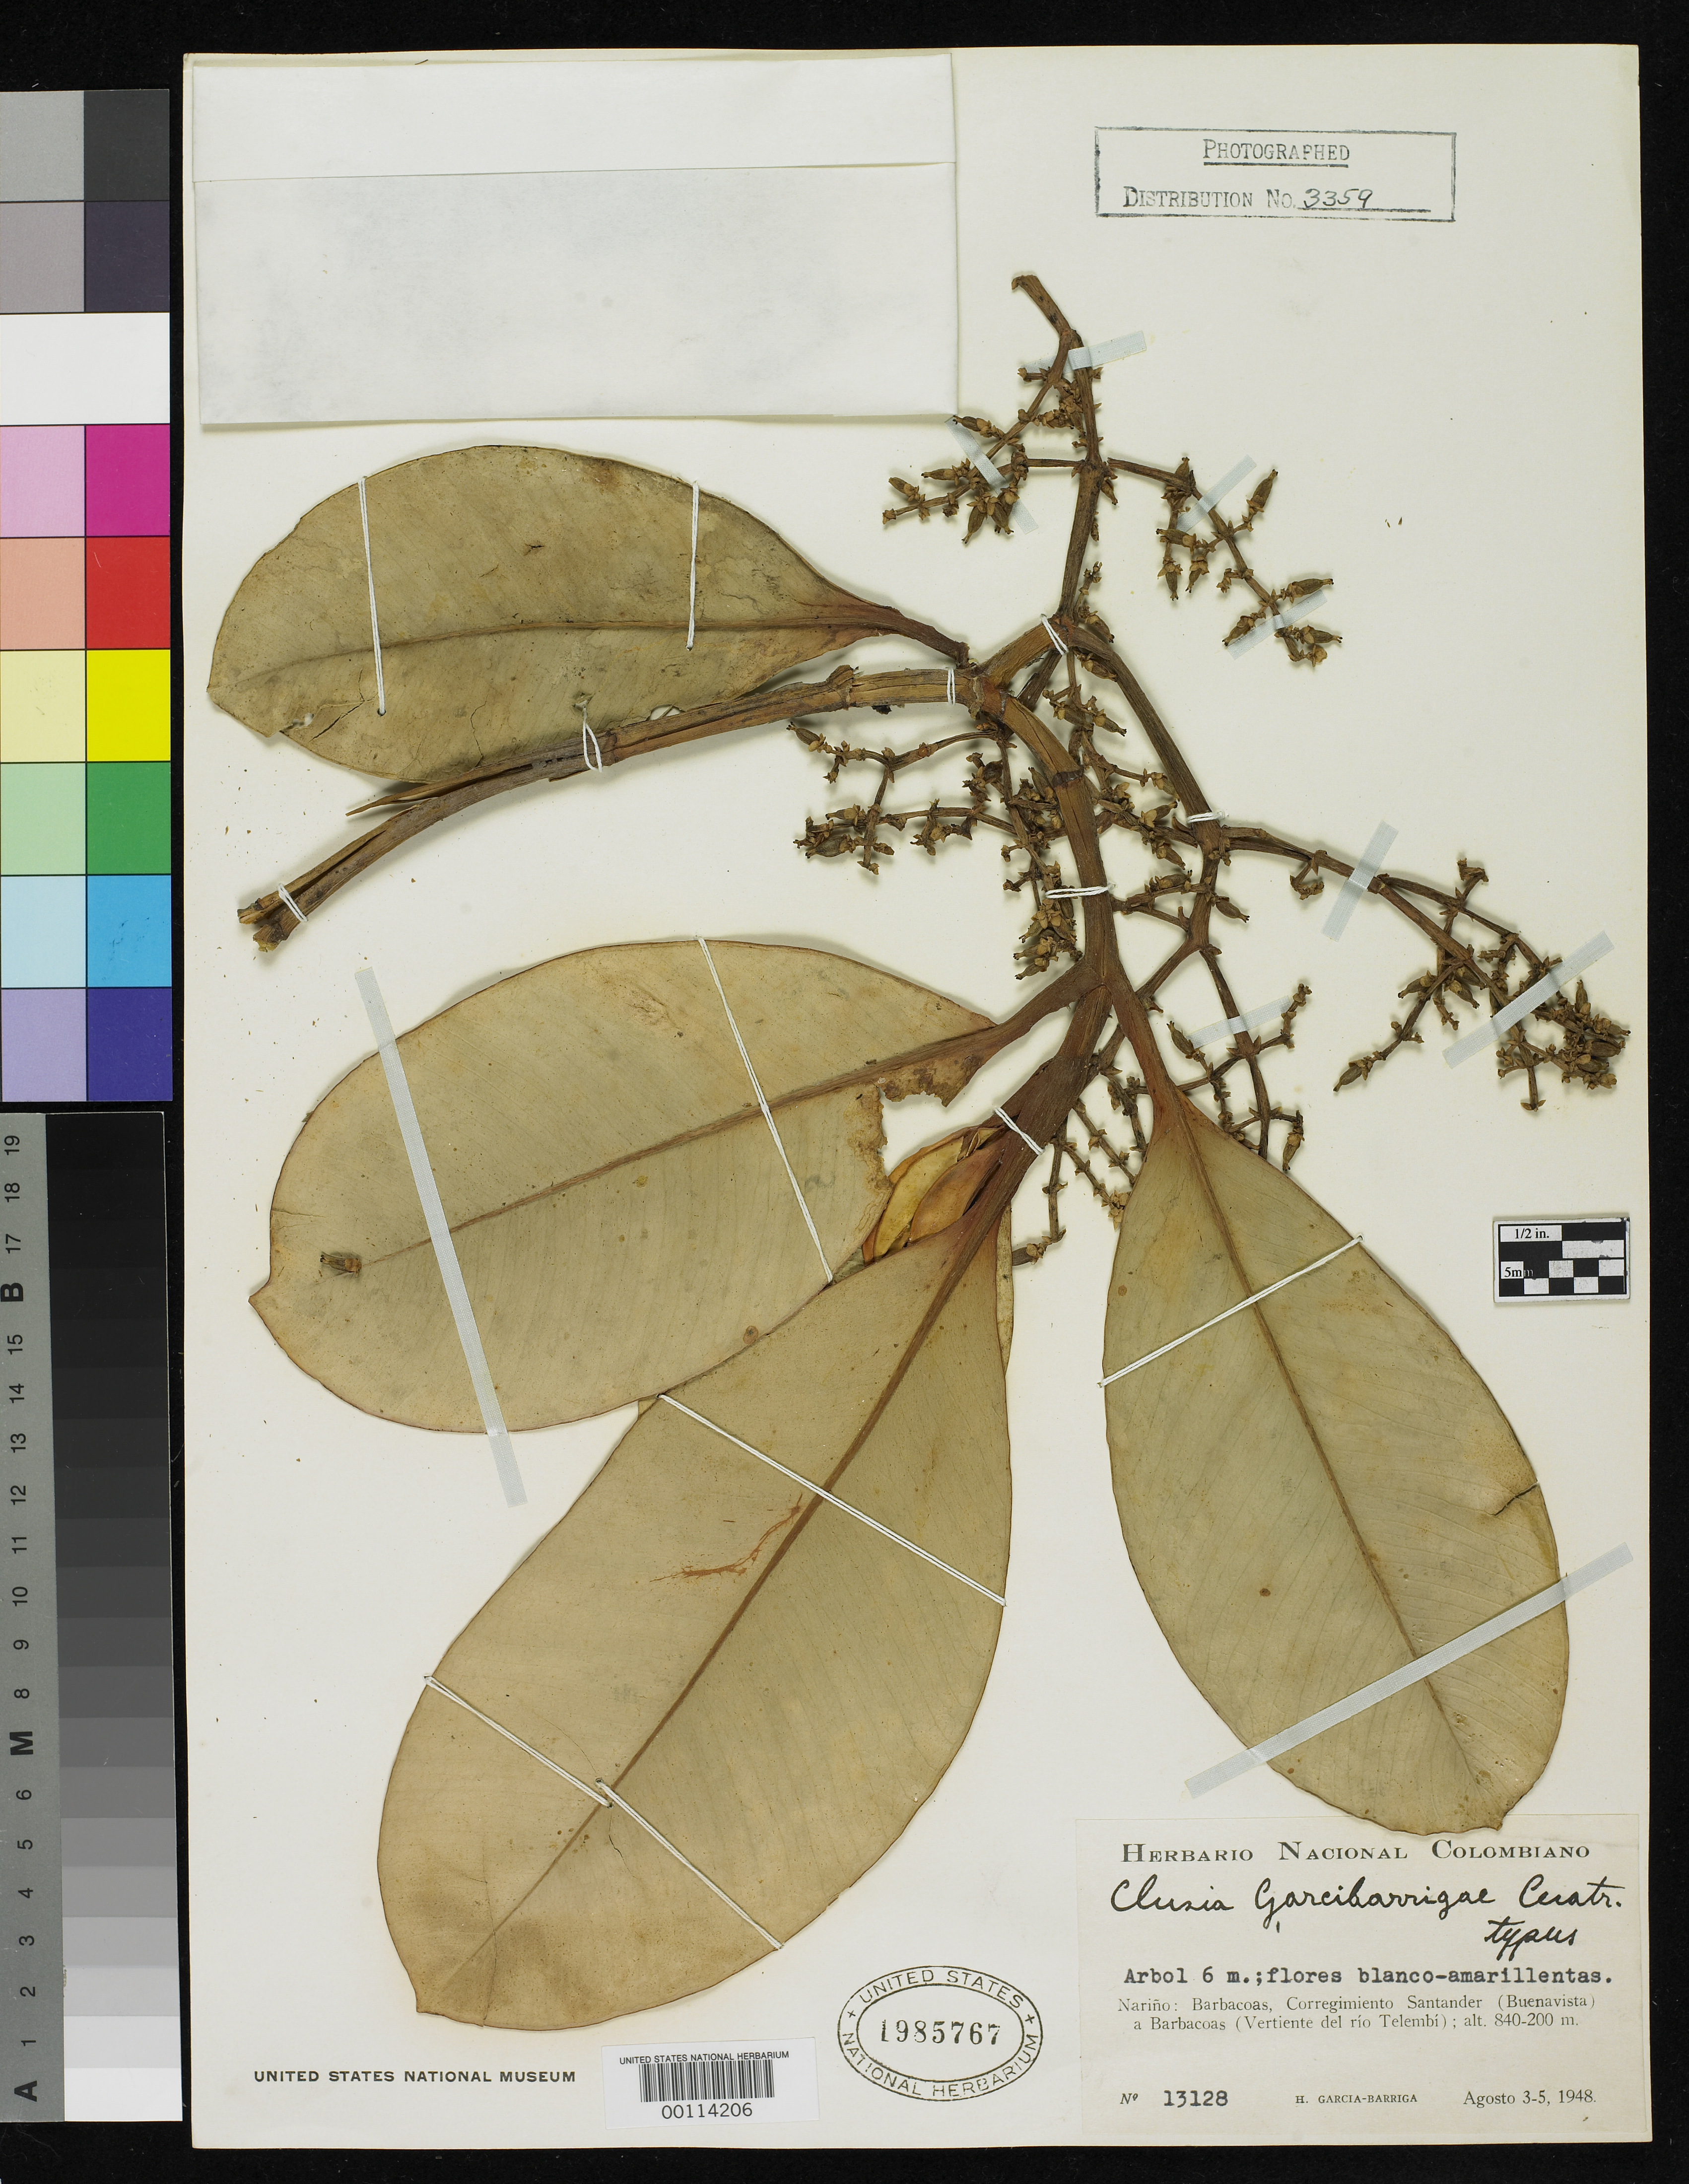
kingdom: Plantae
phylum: Tracheophyta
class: Magnoliopsida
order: Malpighiales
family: Clusiaceae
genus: Clusia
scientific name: Clusia garcibarrigae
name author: Cuatrec.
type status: Holotype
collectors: H. García Barriga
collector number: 13128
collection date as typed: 03 Aug 1948 to 05 Aug 1948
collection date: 1948-08-03/1948-08-05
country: Colombia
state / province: Nariño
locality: Barbacoas, Vertiente del Rio Telembi, Buena Vista.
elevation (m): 200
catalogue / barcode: US 1985767